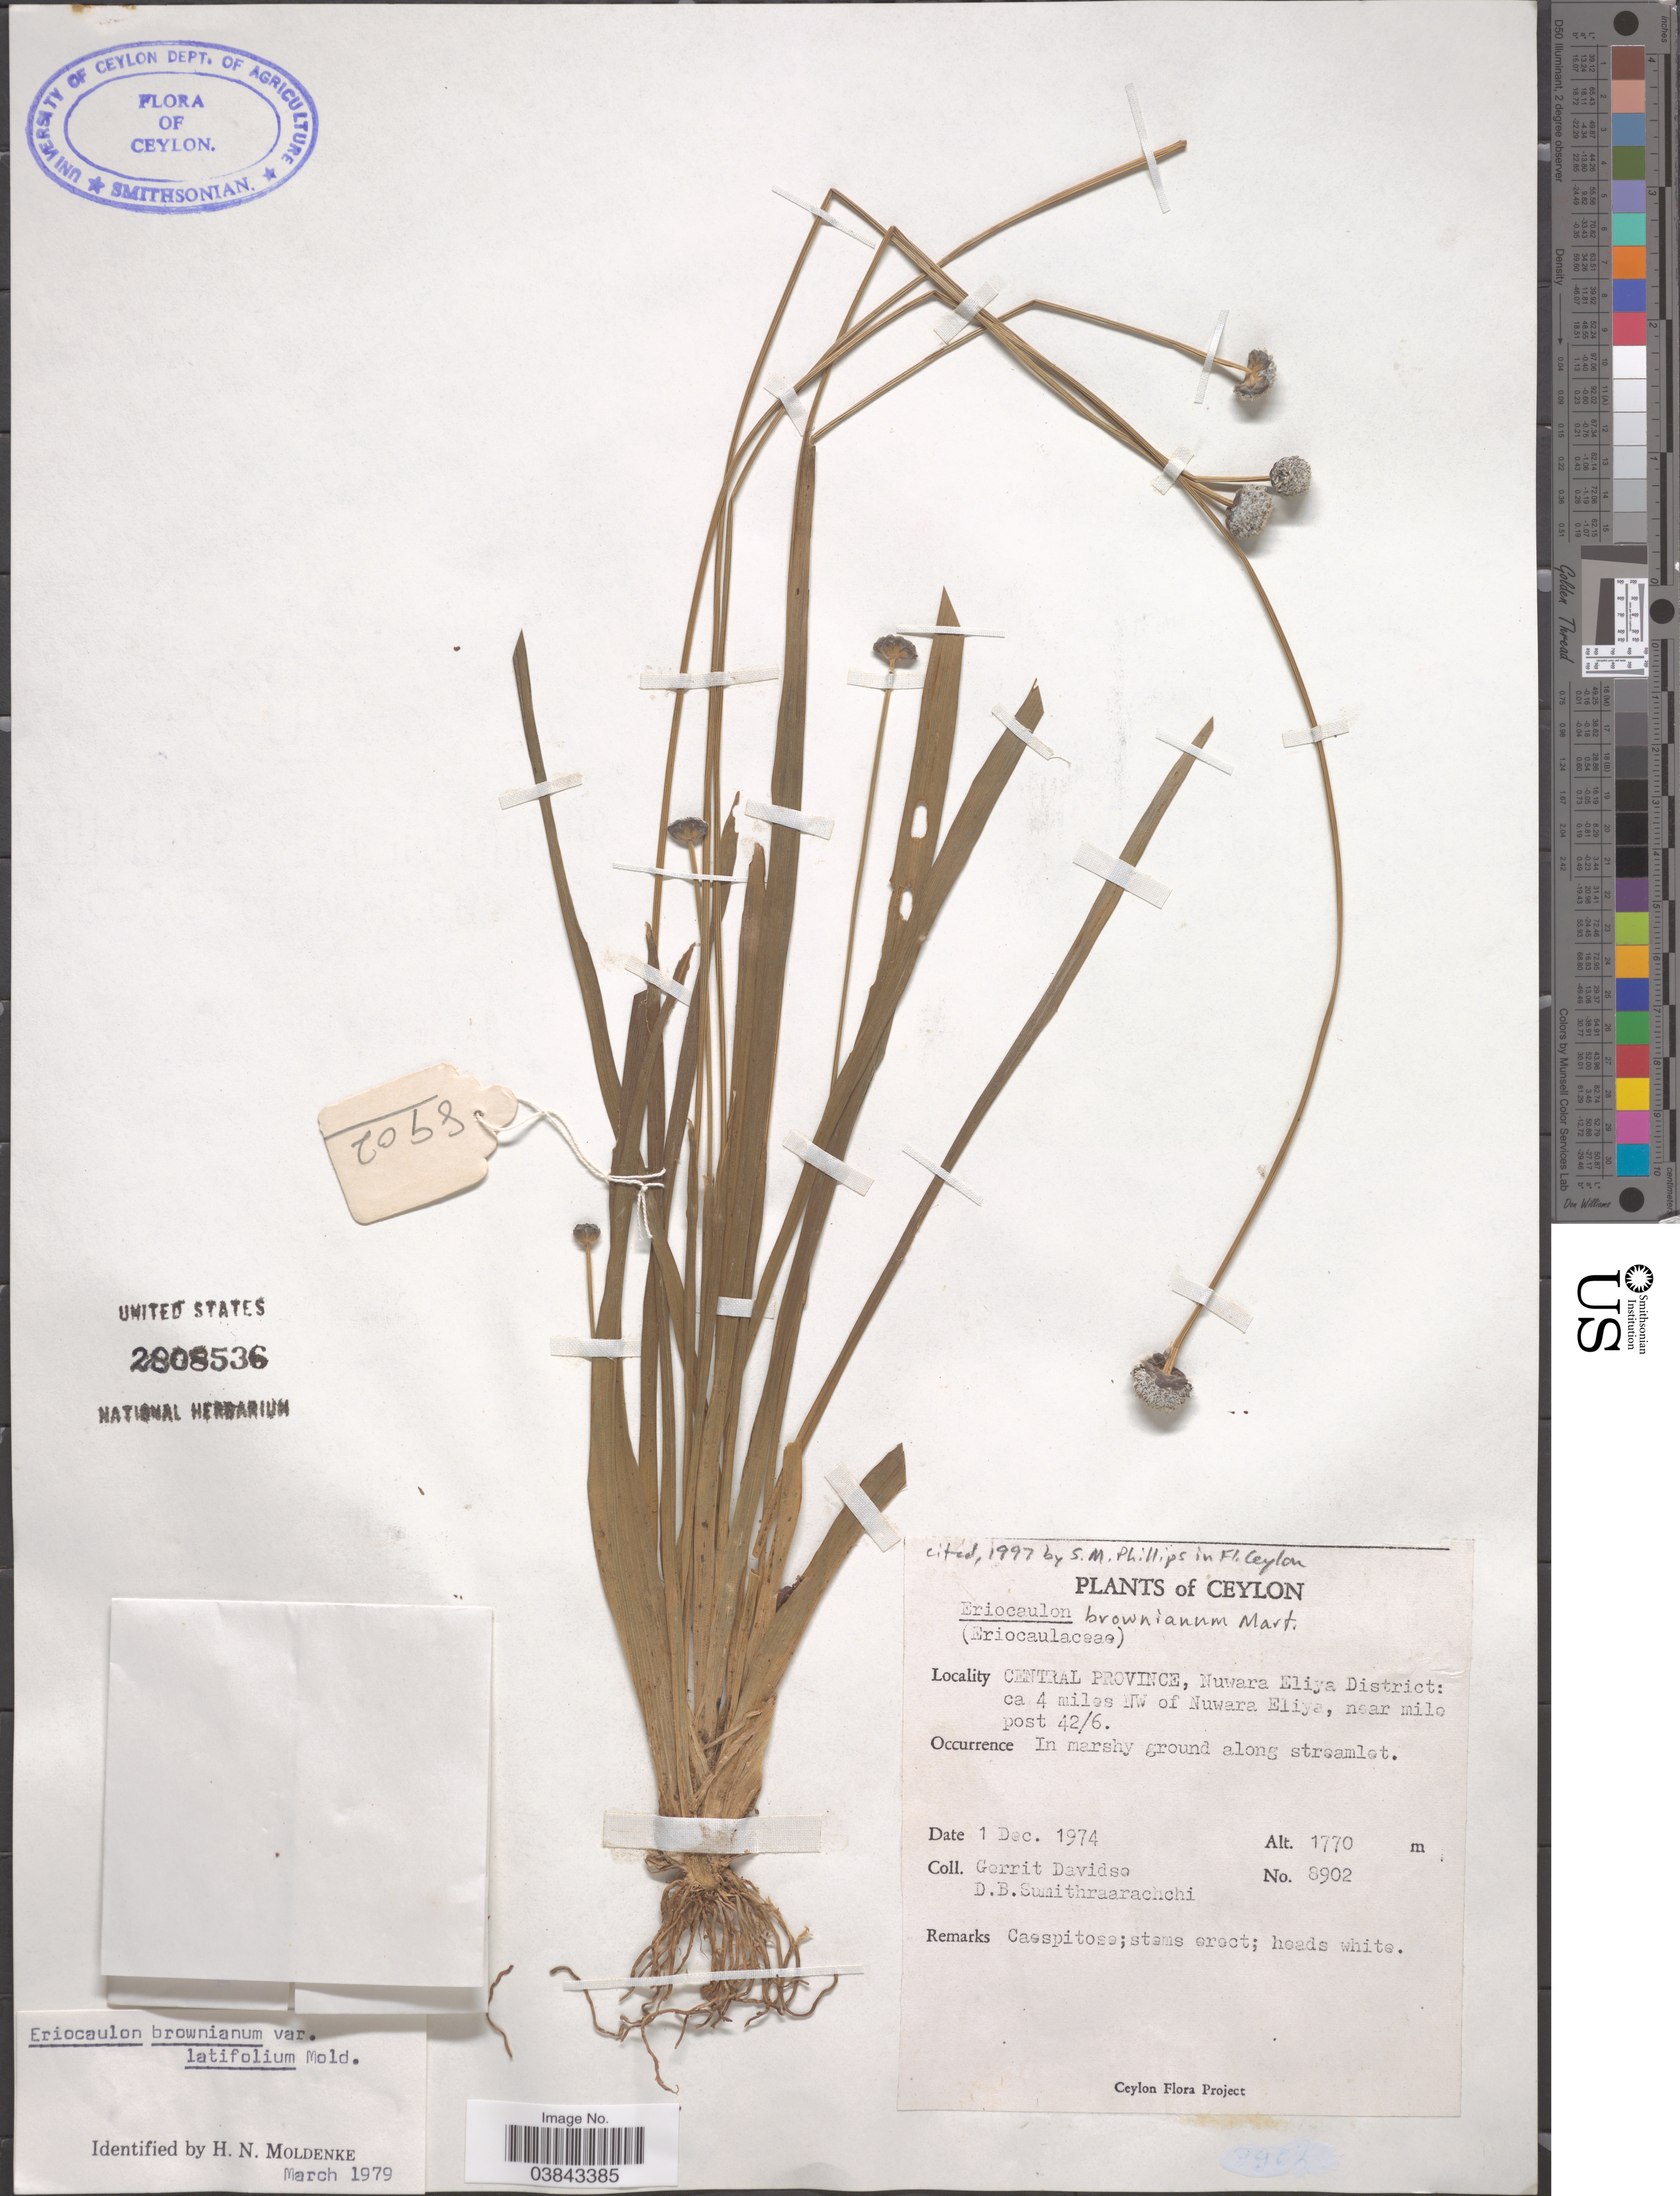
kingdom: Plantae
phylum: Tracheophyta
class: Liliopsida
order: Poales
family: Eriocaulaceae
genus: Eriocaulon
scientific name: Eriocaulon brownianum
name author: Mart.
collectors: G. Davidse & D. B. Sumithraarachchi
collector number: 8902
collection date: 1974-12-01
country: Sri Lanka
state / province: Central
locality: Ceylon. Central Province, Nuwara Eliya District: ca 4 miles NW of Nuwara Eliya, near mile post 42/6.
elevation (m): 1770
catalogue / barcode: US 2808536